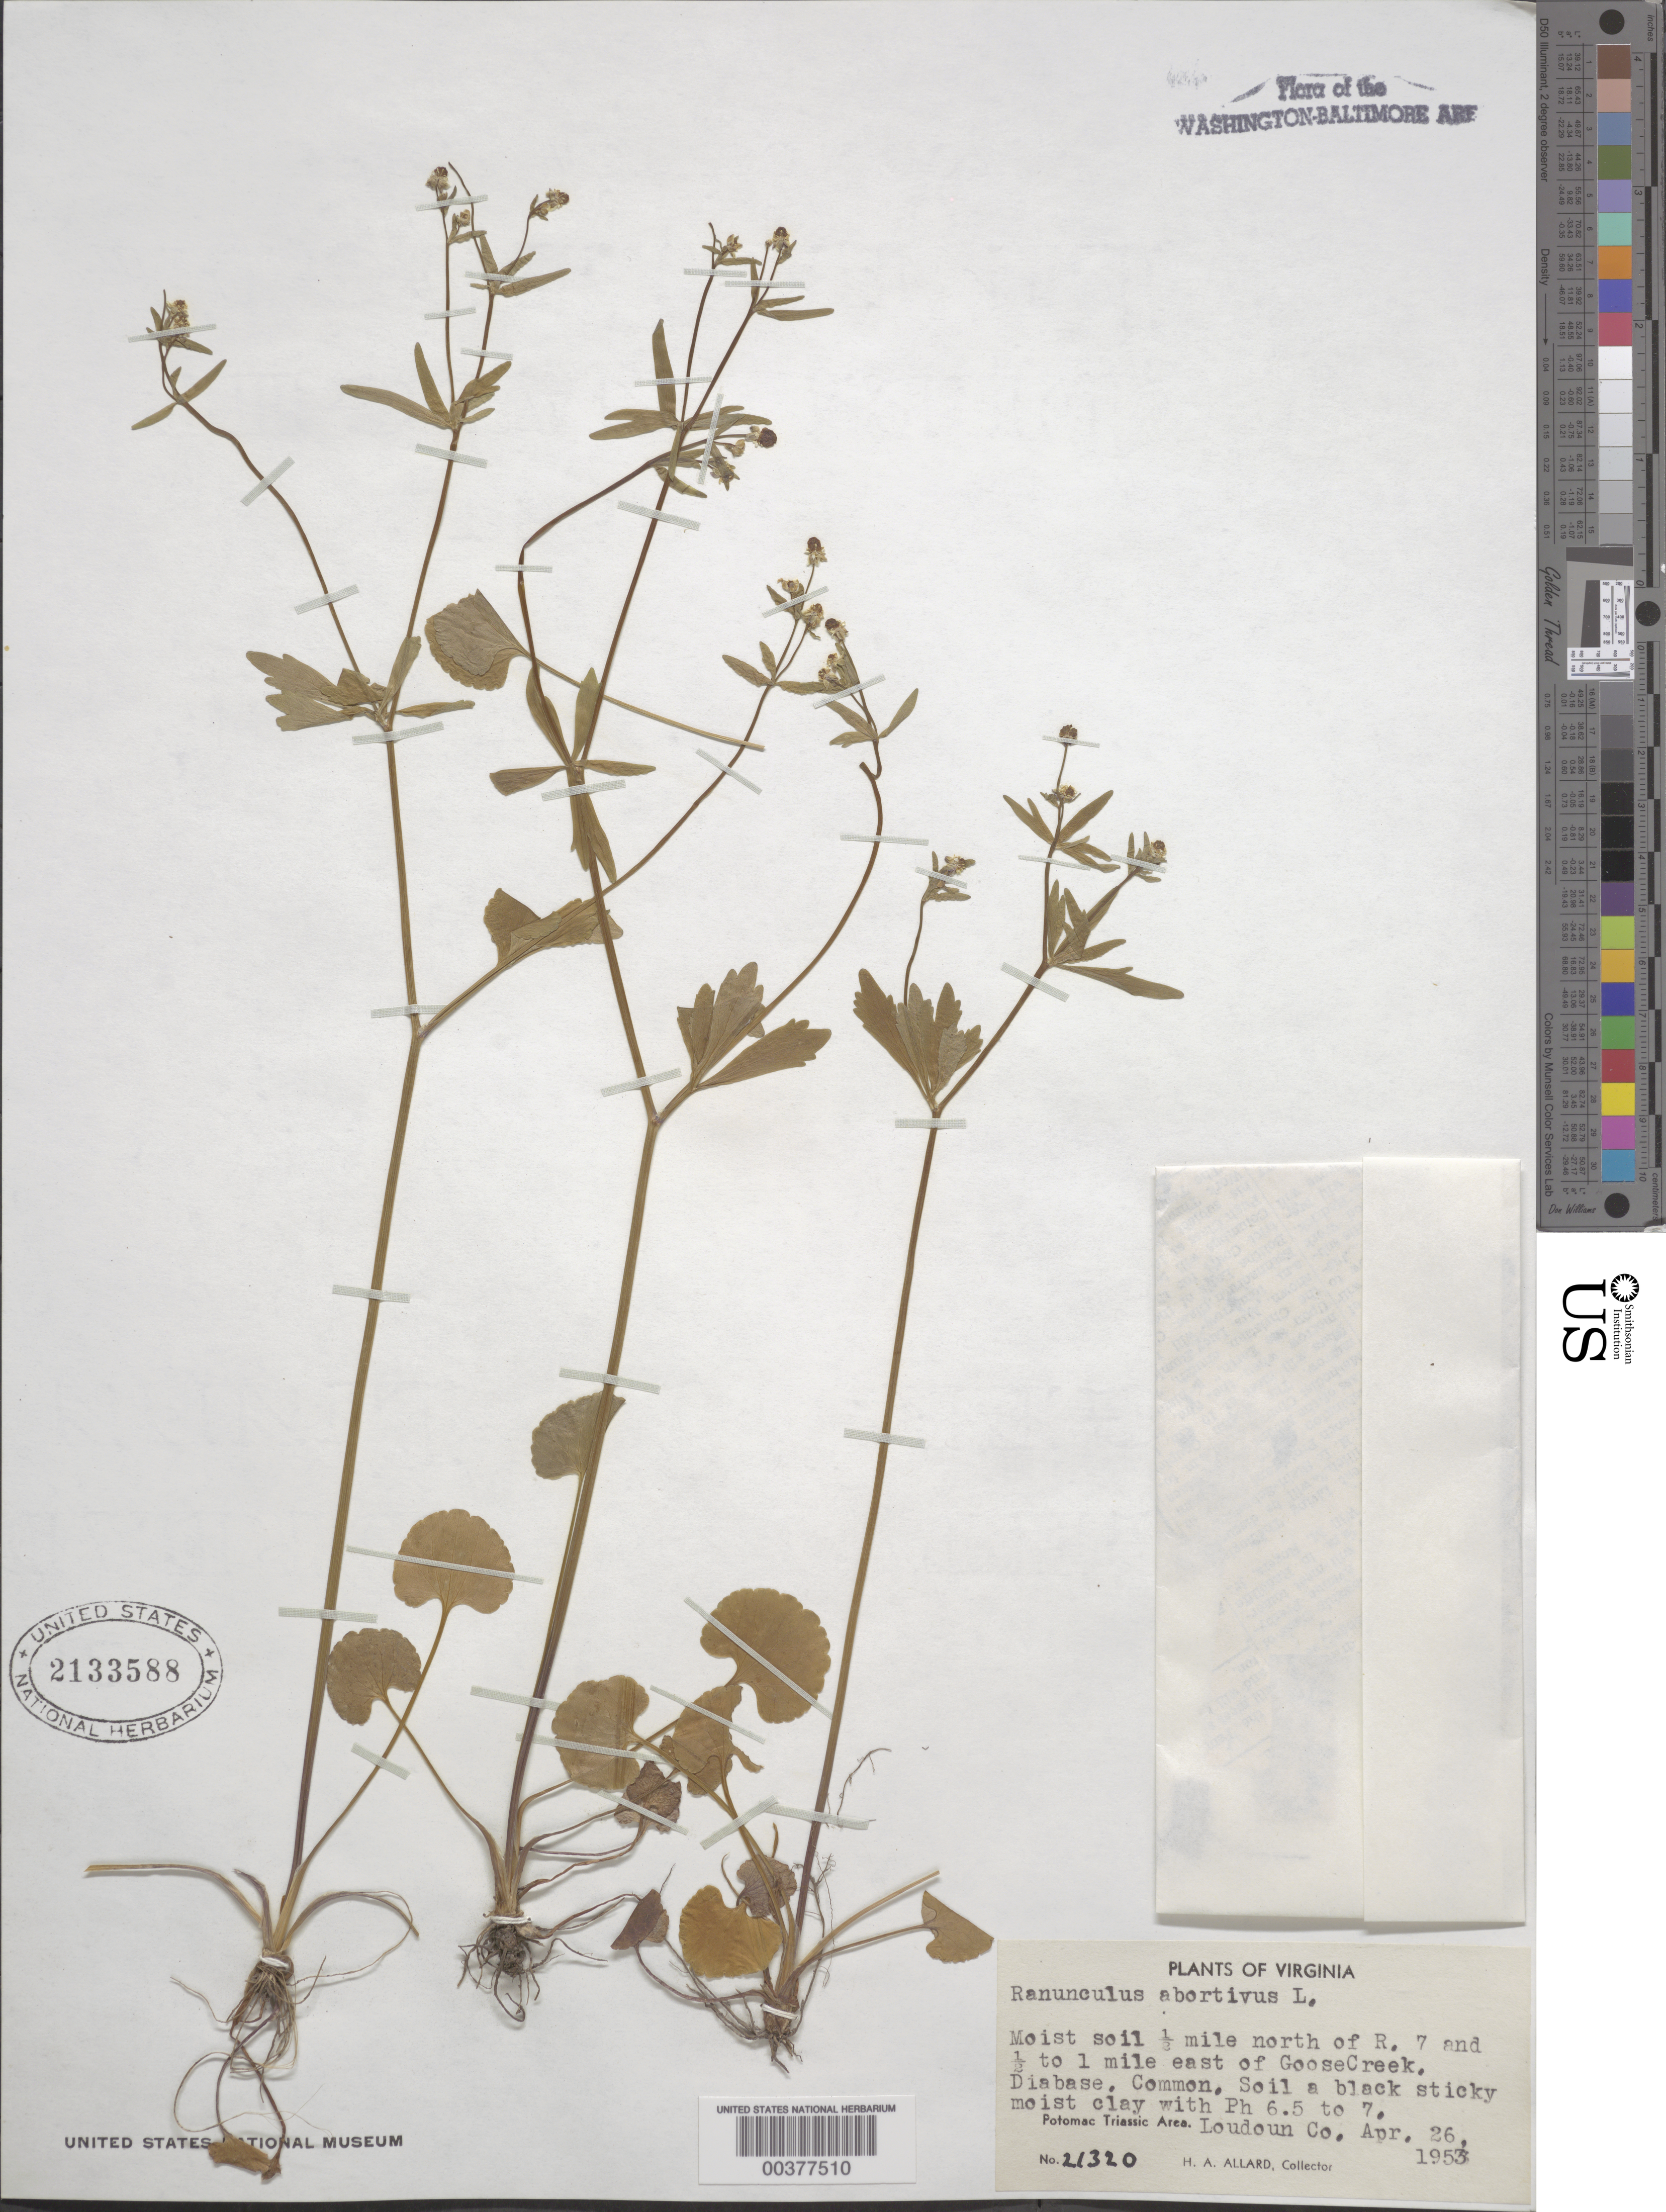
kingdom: Plantae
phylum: Tracheophyta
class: Magnoliopsida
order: Ranunculales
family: Ranunculaceae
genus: Ranunculus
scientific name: Ranunculus abortivus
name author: L.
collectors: H. A. Allard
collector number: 21320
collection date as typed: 26 Apr 1953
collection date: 1953-04-26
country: United States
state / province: Virginia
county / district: Loudoun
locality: North of Route 7 and east of Goose Creek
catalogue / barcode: US 2133588